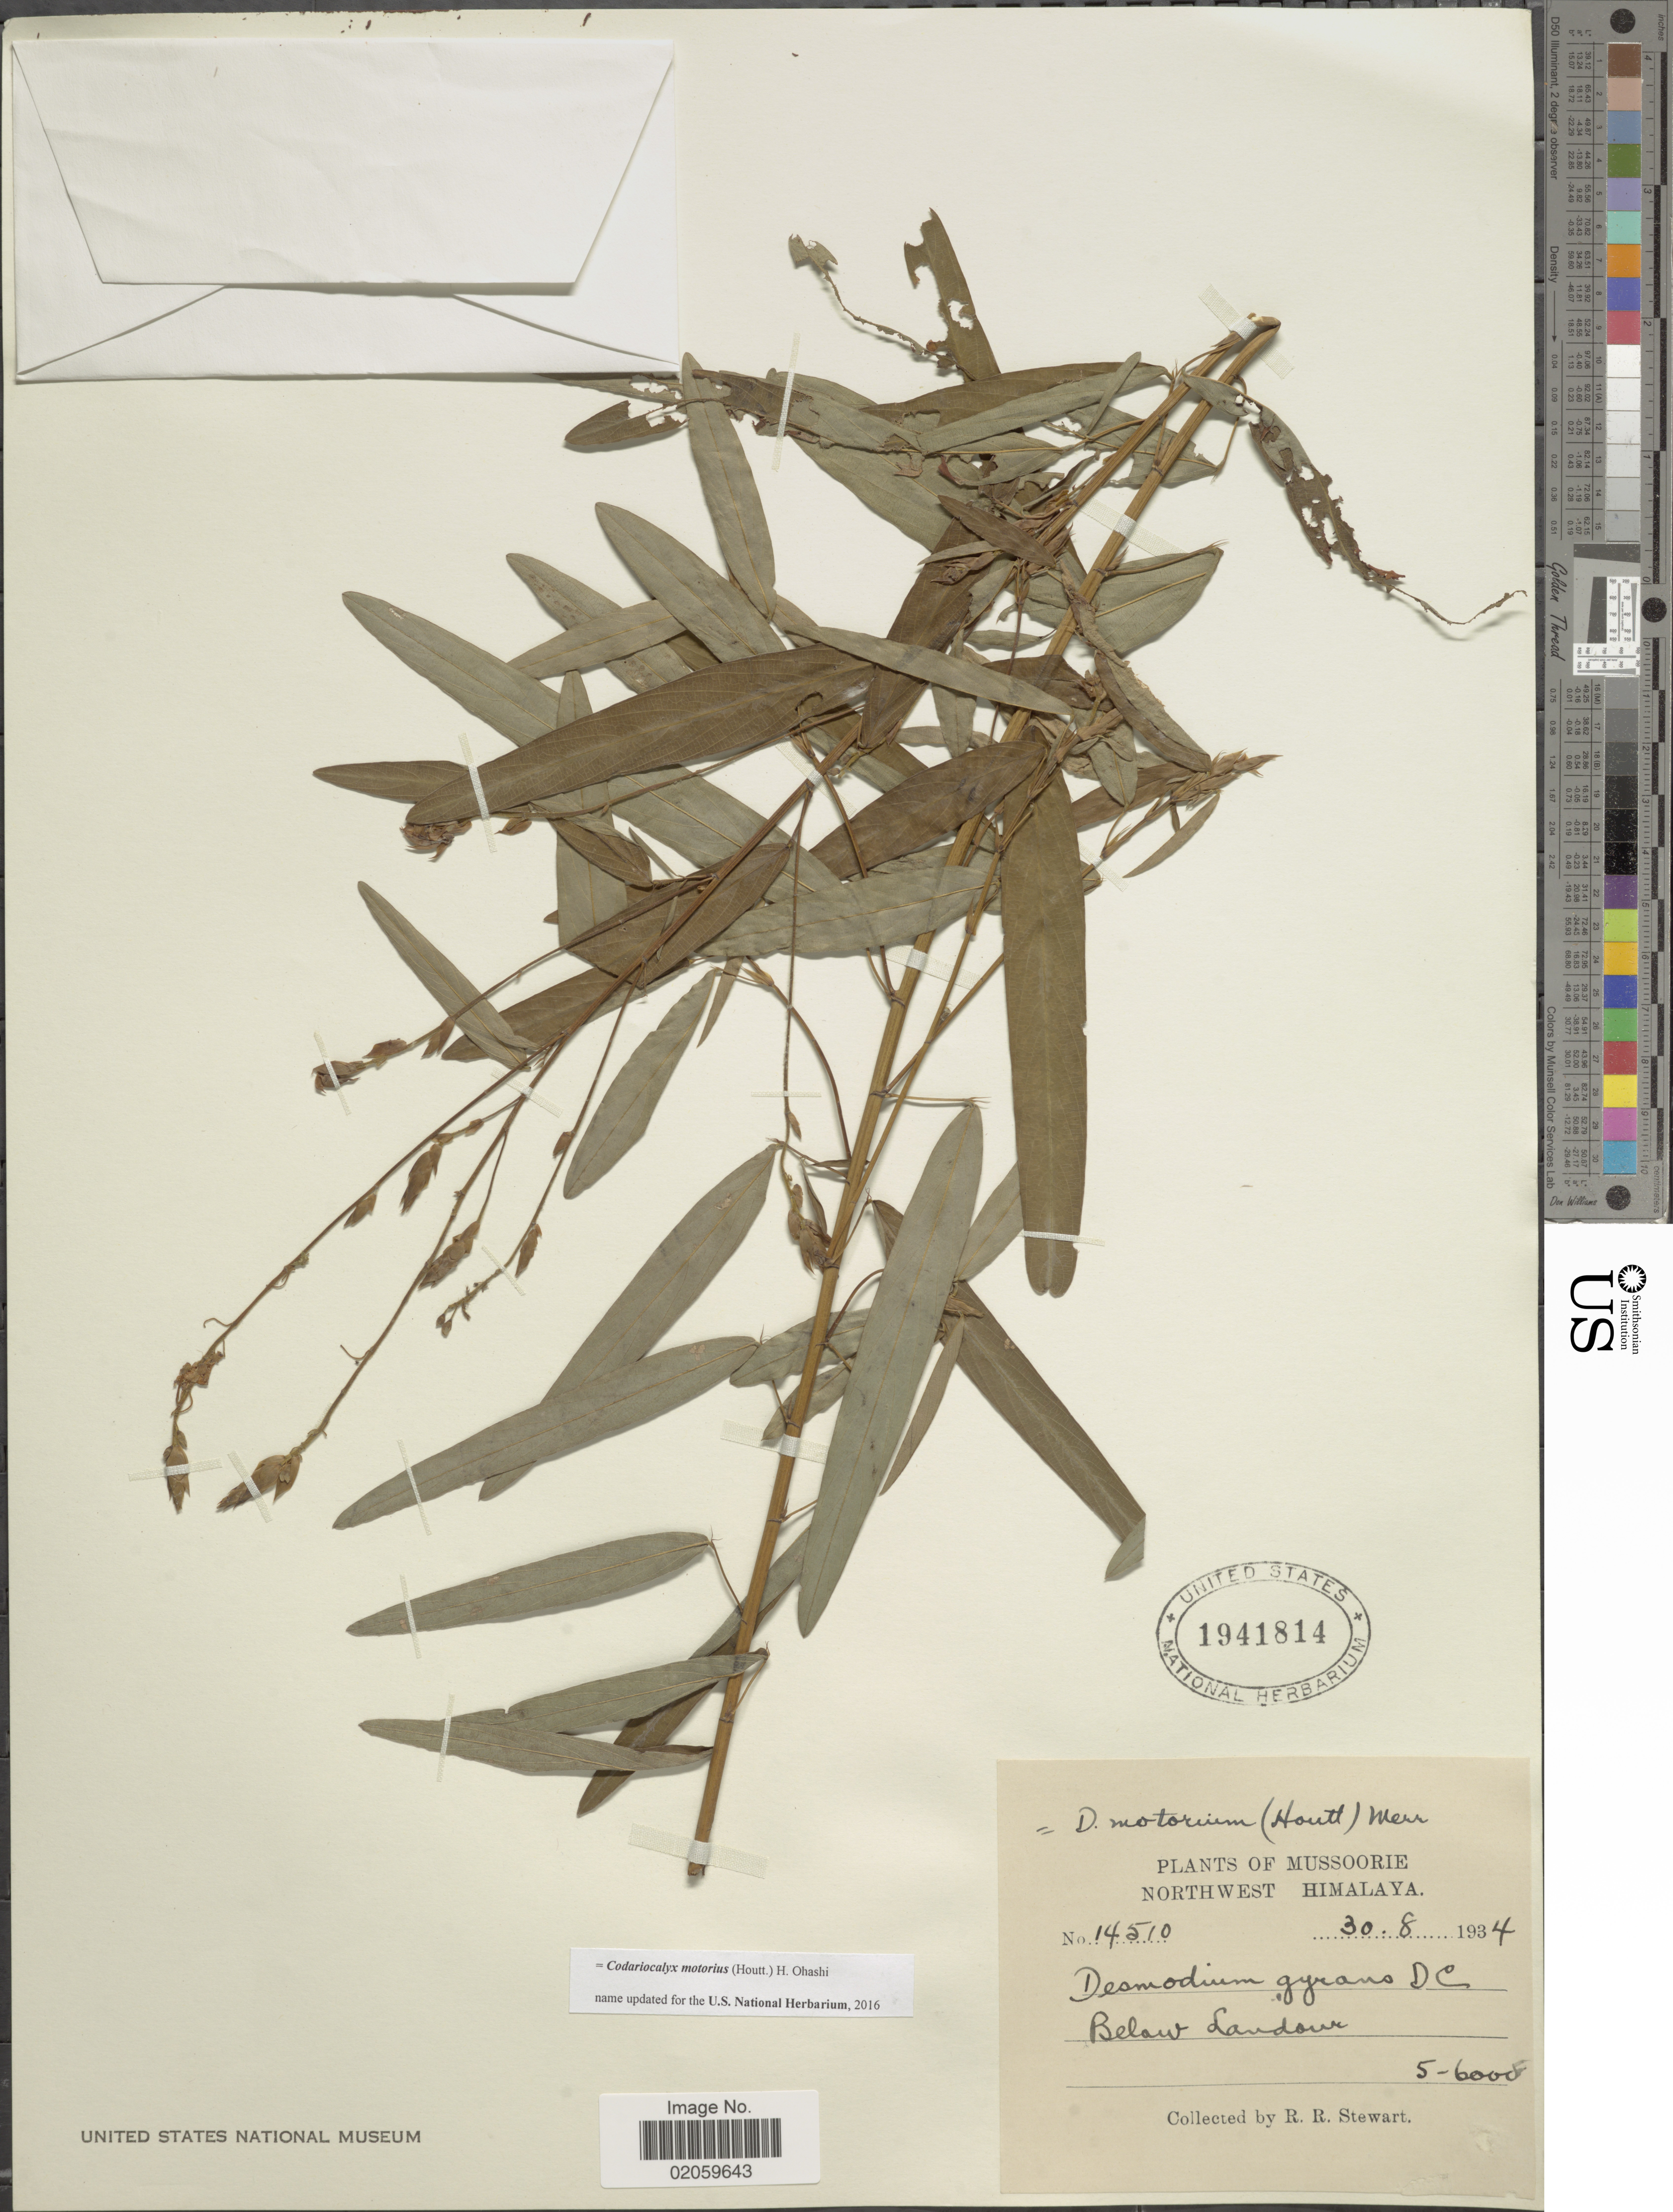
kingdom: Plantae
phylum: Tracheophyta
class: Magnoliopsida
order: Fabales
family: Fabaceae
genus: Codariocalyx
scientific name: Codariocalyx motorius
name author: (Houtt.) H. Ohashi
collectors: R. R. Stewart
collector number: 14510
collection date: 1934-08-30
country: India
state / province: Uttarakhand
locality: Mussoorie, Northwest Himalaya, Below Landour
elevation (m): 1524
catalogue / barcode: US 1941814